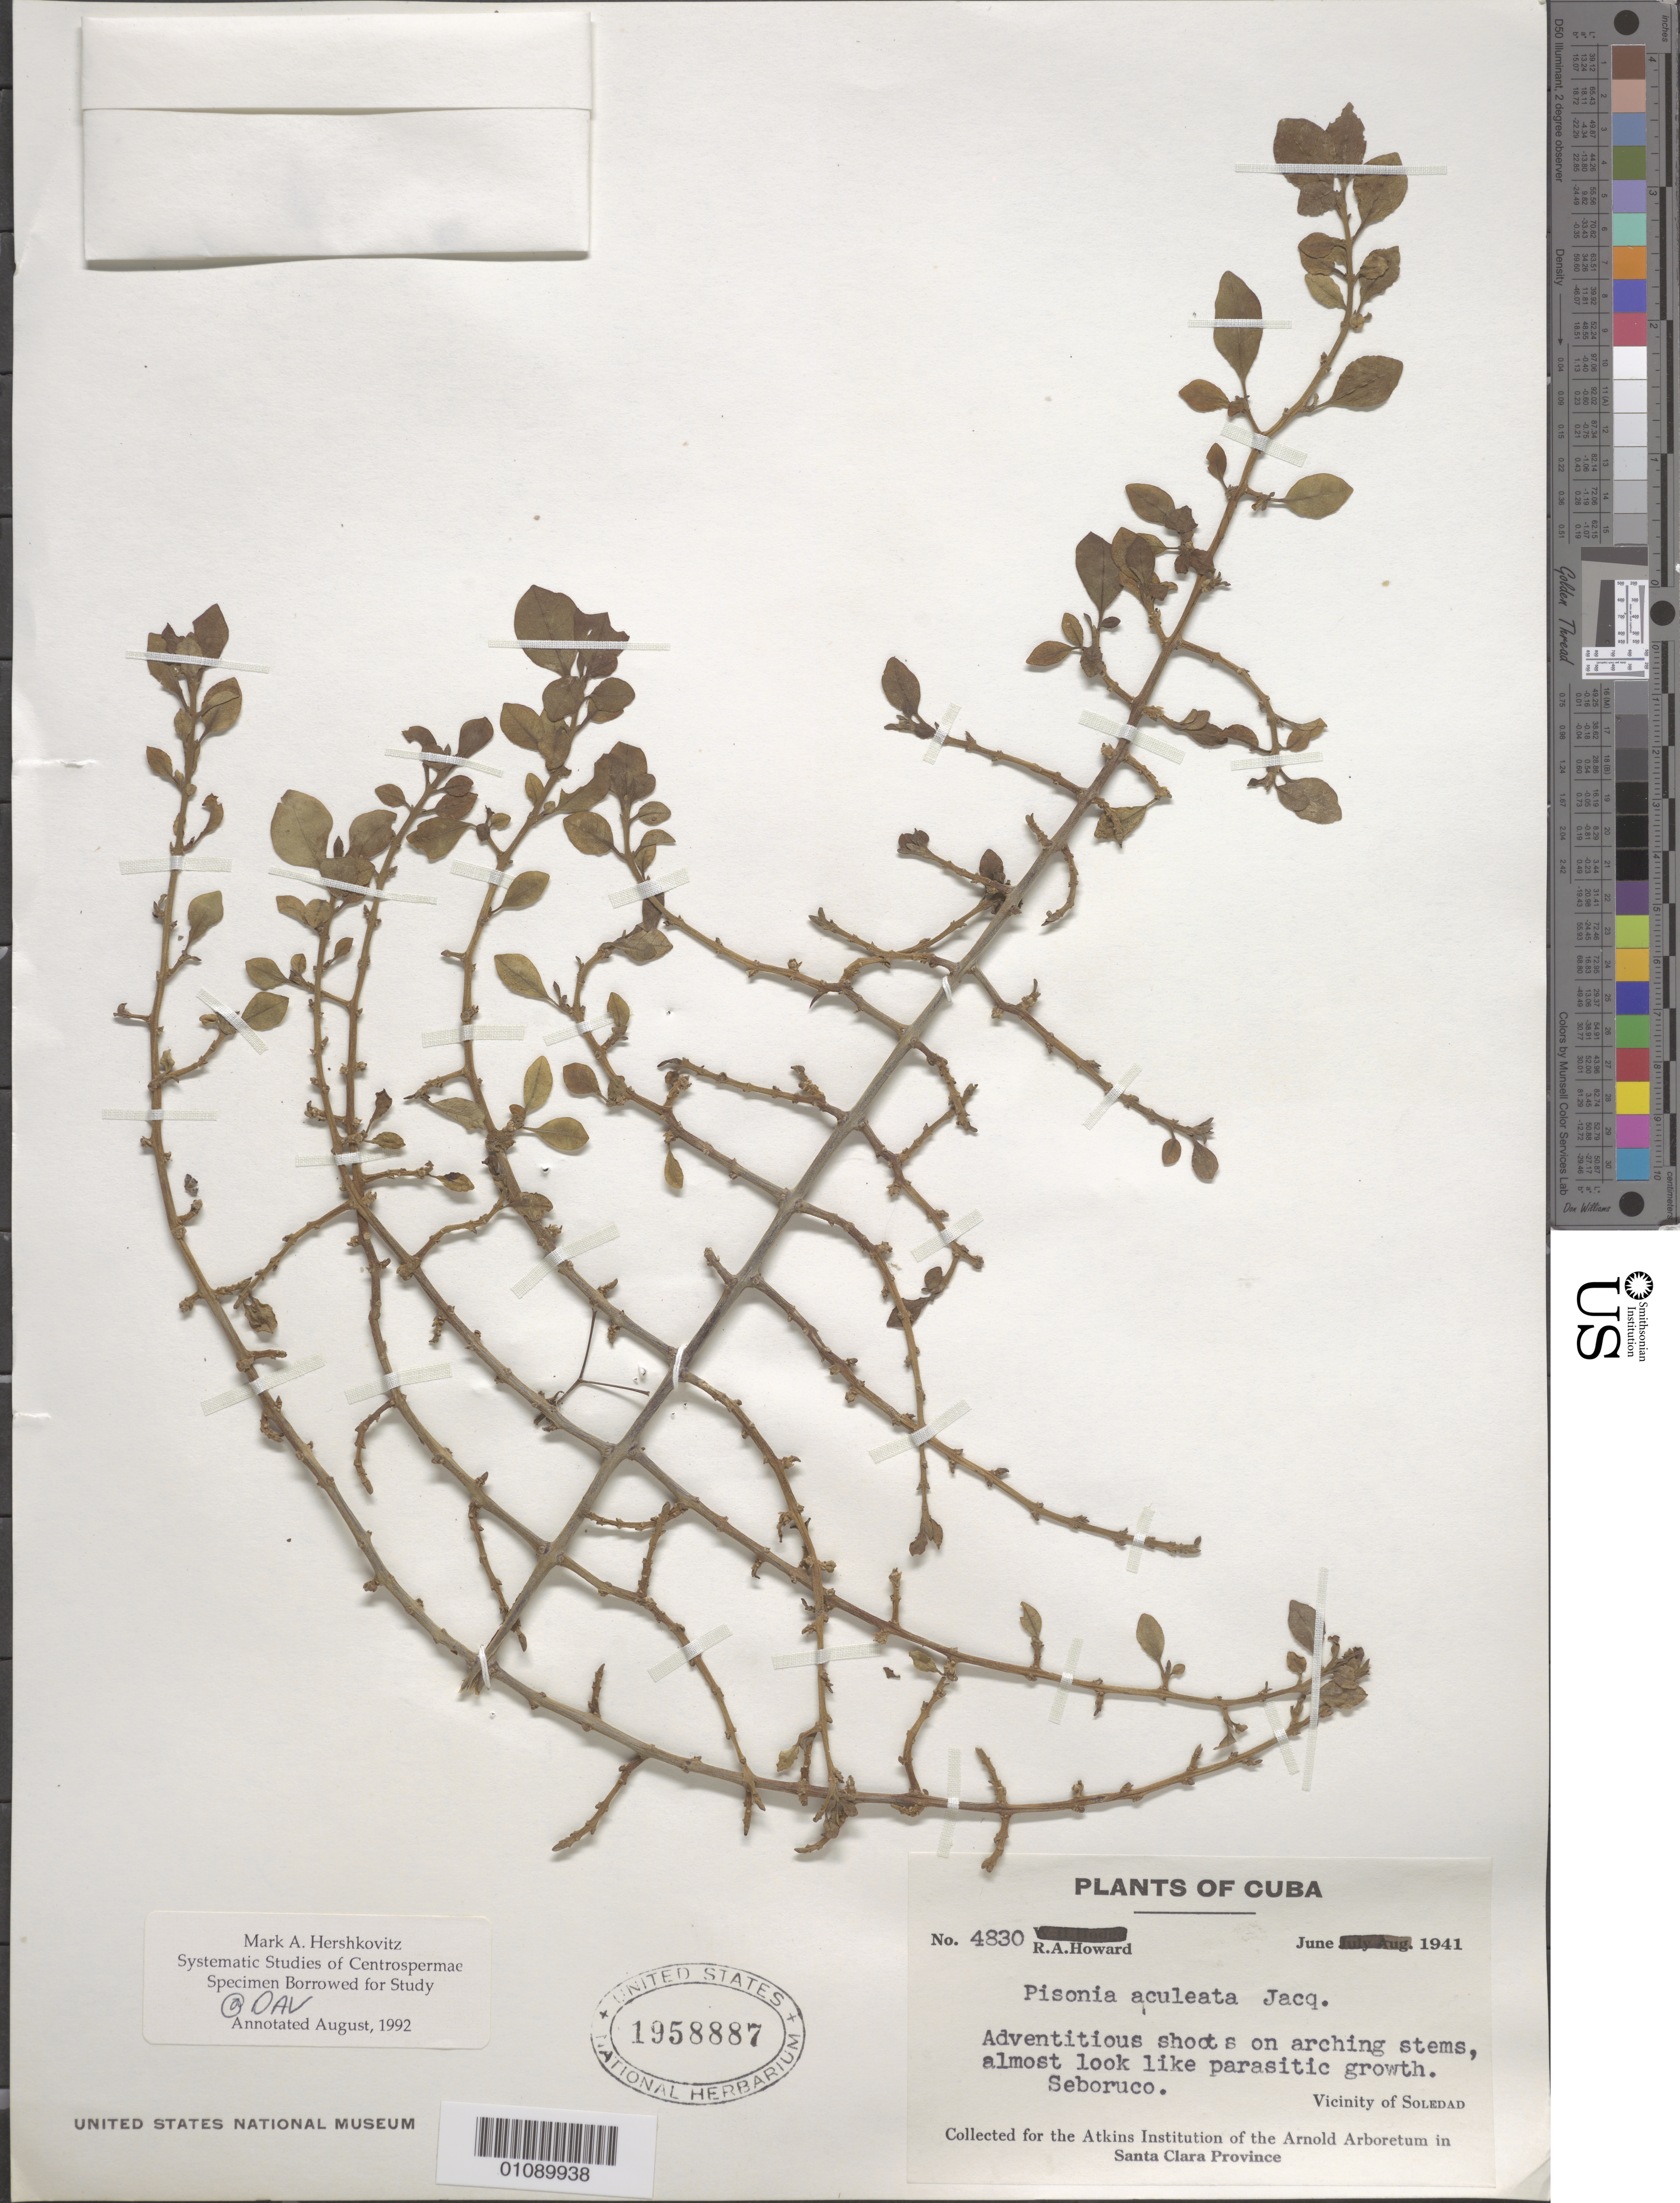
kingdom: Plantae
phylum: Tracheophyta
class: Magnoliopsida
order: Caryophyllales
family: Nyctaginaceae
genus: Pisonia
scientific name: Pisonia aculeata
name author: L.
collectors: R. A. Howard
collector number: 4830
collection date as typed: Jun 1941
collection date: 1941-06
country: Cuba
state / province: Cienfuegos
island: Cuba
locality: Vicinity of Soledad, Seboruco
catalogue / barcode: US 1958887